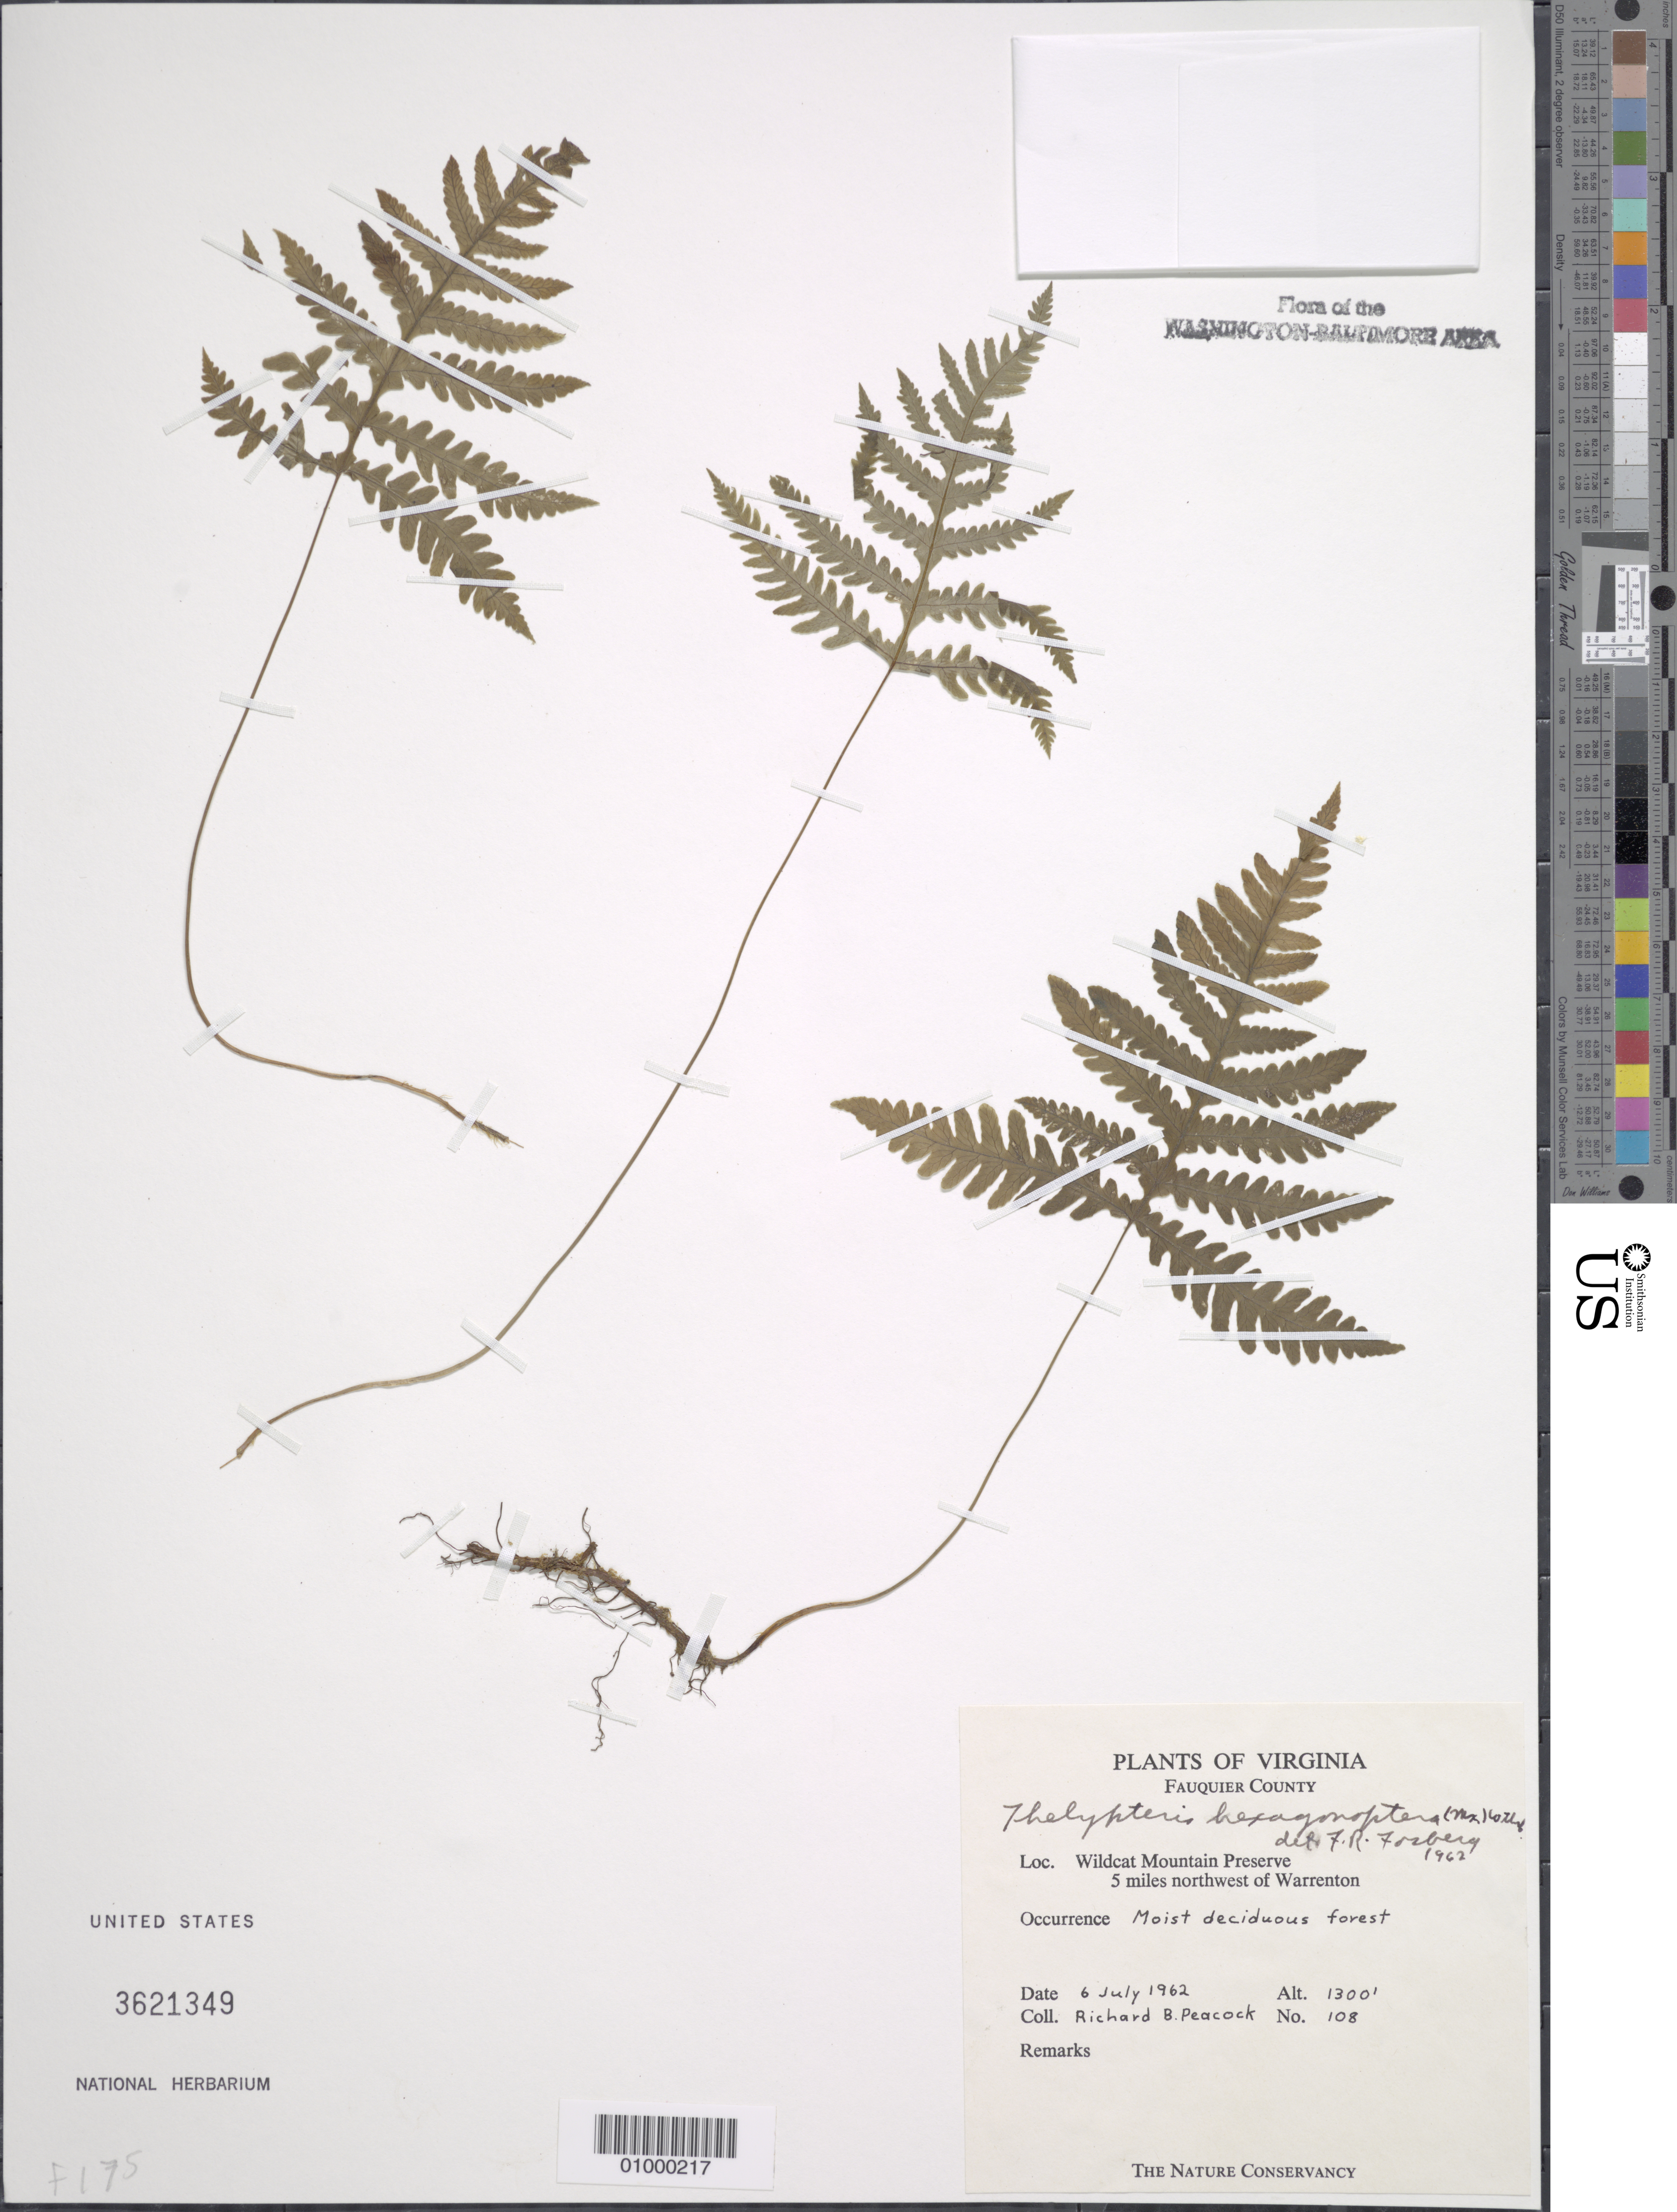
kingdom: Plantae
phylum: Tracheophyta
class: Polypodiopsida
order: Polypodiales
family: Thelypteridaceae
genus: Phegopteris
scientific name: Phegopteris hexagonoptera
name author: (Michx.) Fée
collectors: R. Peacock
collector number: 108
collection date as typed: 6 Jul 1962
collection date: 1962-07-06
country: United States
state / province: Virginia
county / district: Fauquier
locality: Wildcat Mountain Preserve, 5 miles northwest of Warrenton.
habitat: moist deciduous forest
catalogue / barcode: US 3621349